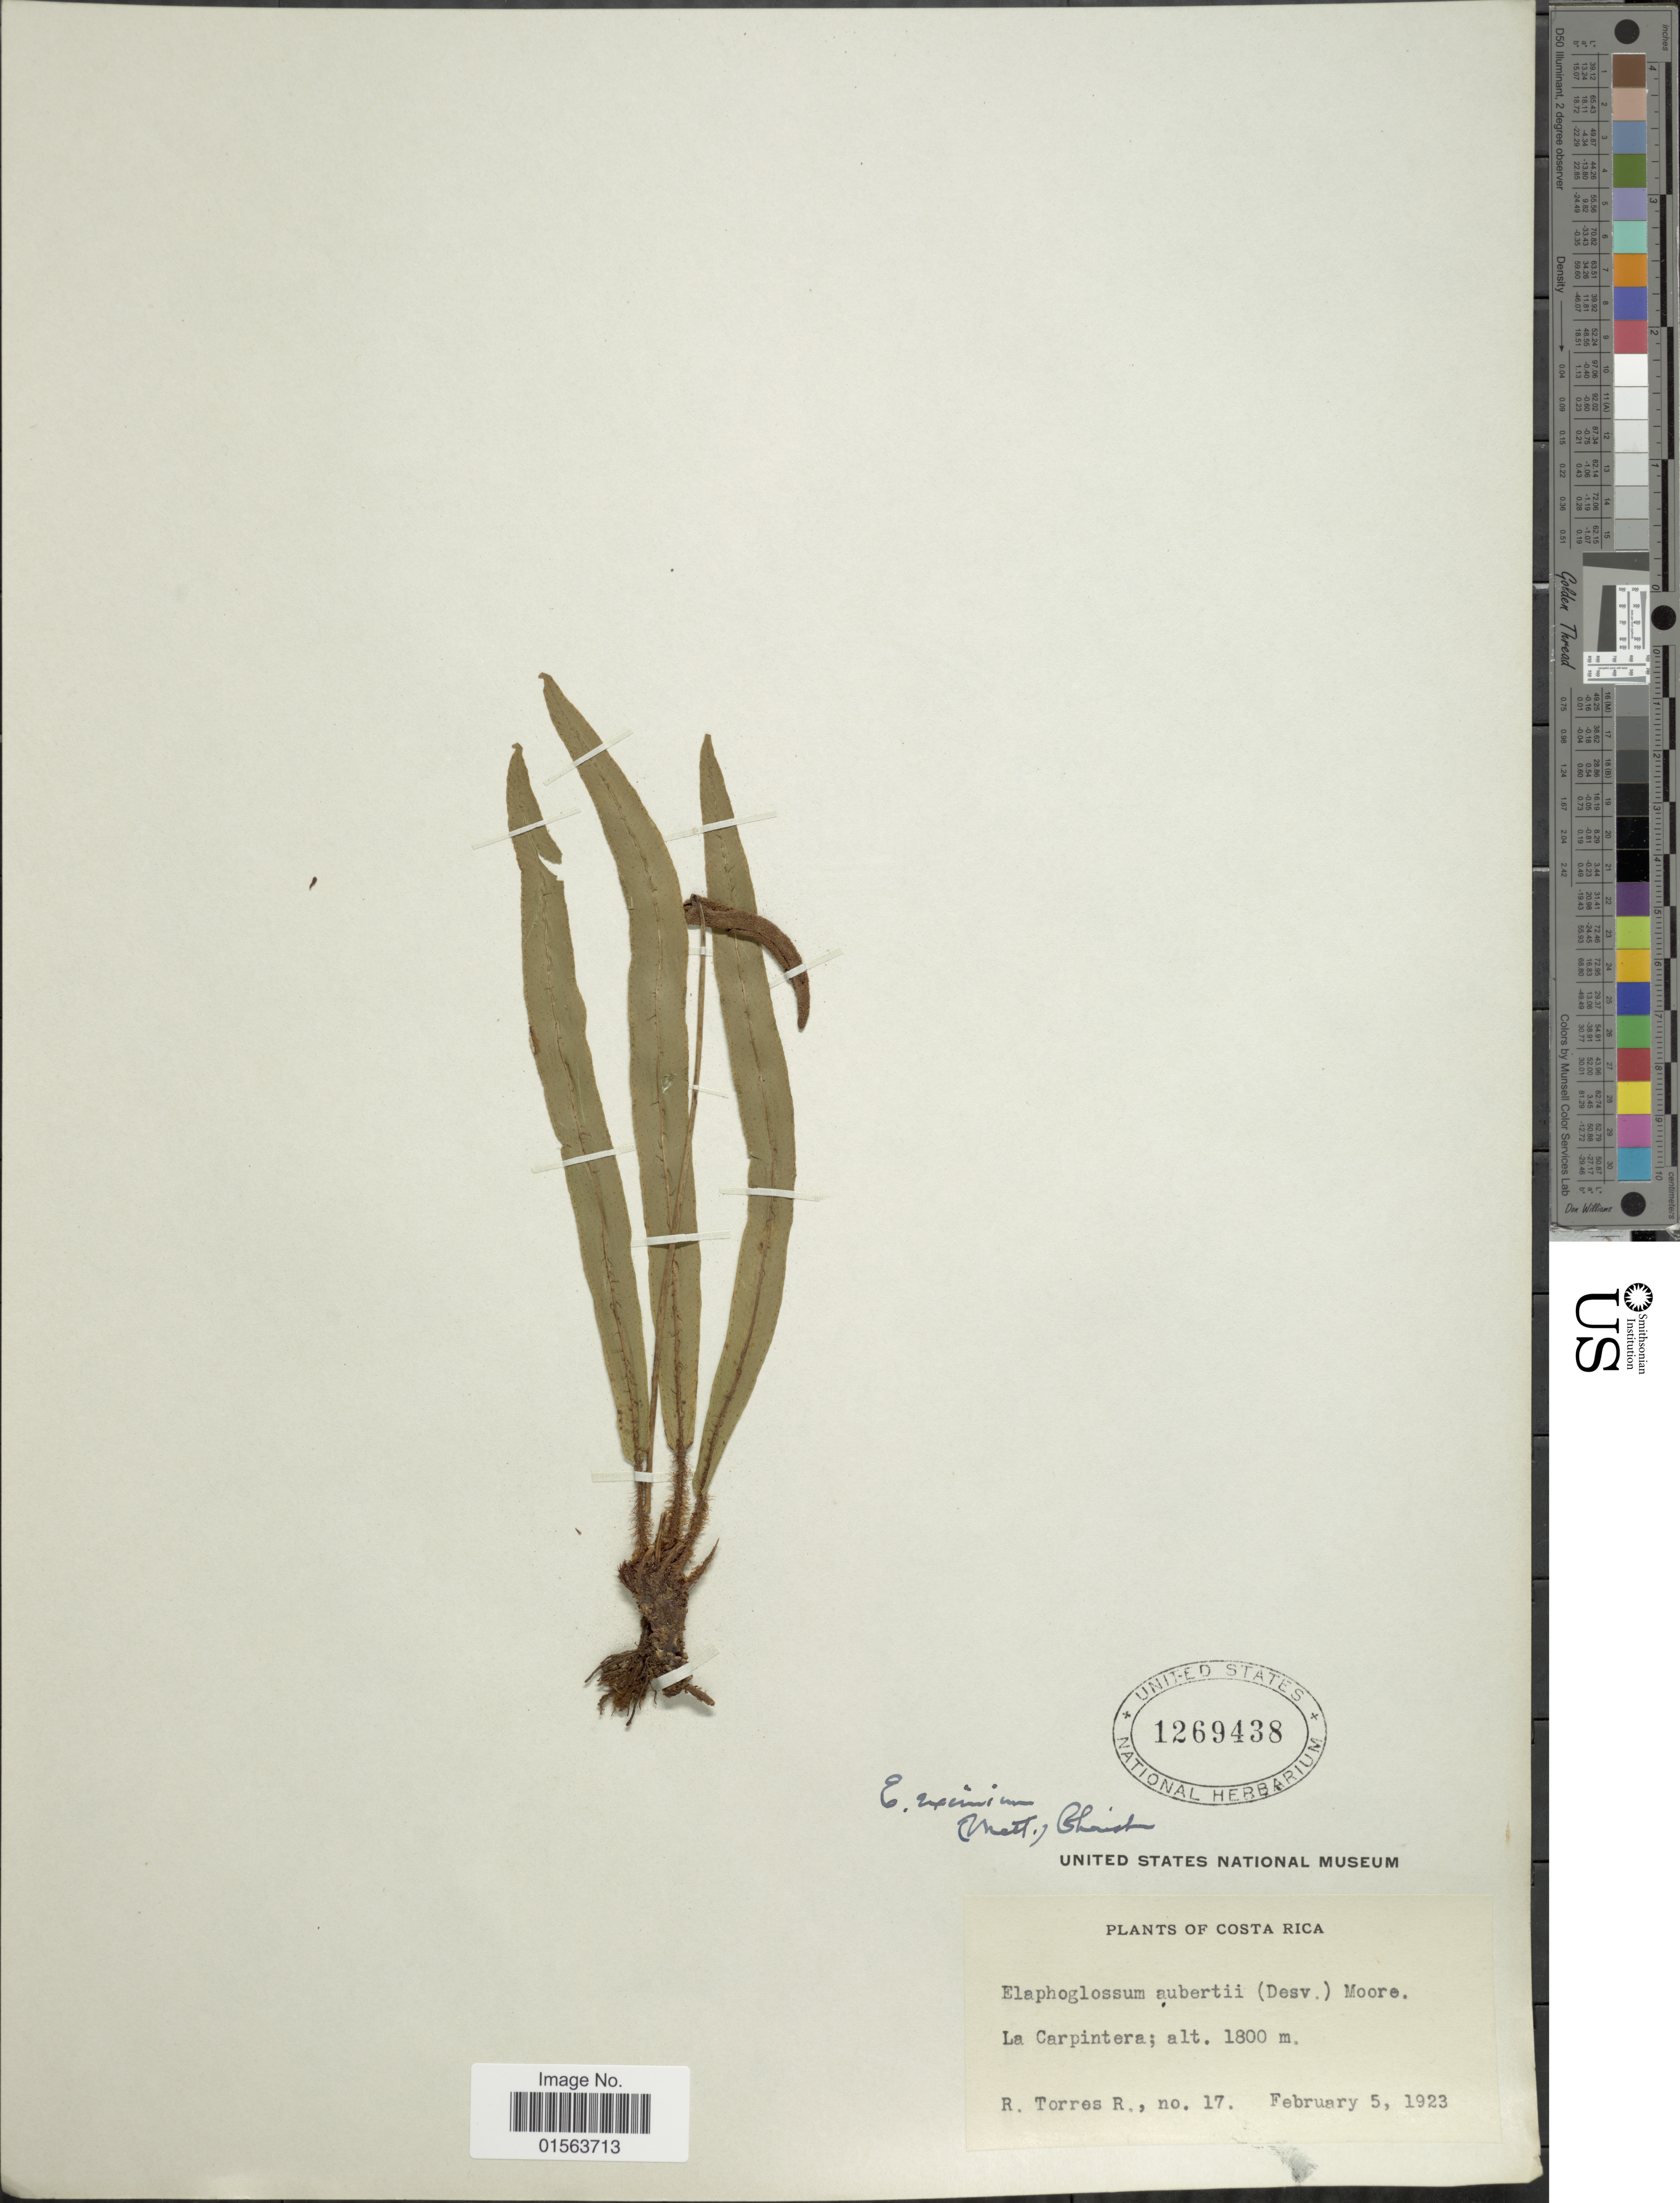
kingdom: Plantae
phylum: Tracheophyta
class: Polypodiopsida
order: Polypodiales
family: Dryopteridaceae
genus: Elaphoglossum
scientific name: Elaphoglossum eximium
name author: (Mett.) Christ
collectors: R. Torres R.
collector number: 17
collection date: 1923-02-05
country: Costa Rica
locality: La Carpintera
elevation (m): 1800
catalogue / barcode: US 1269438